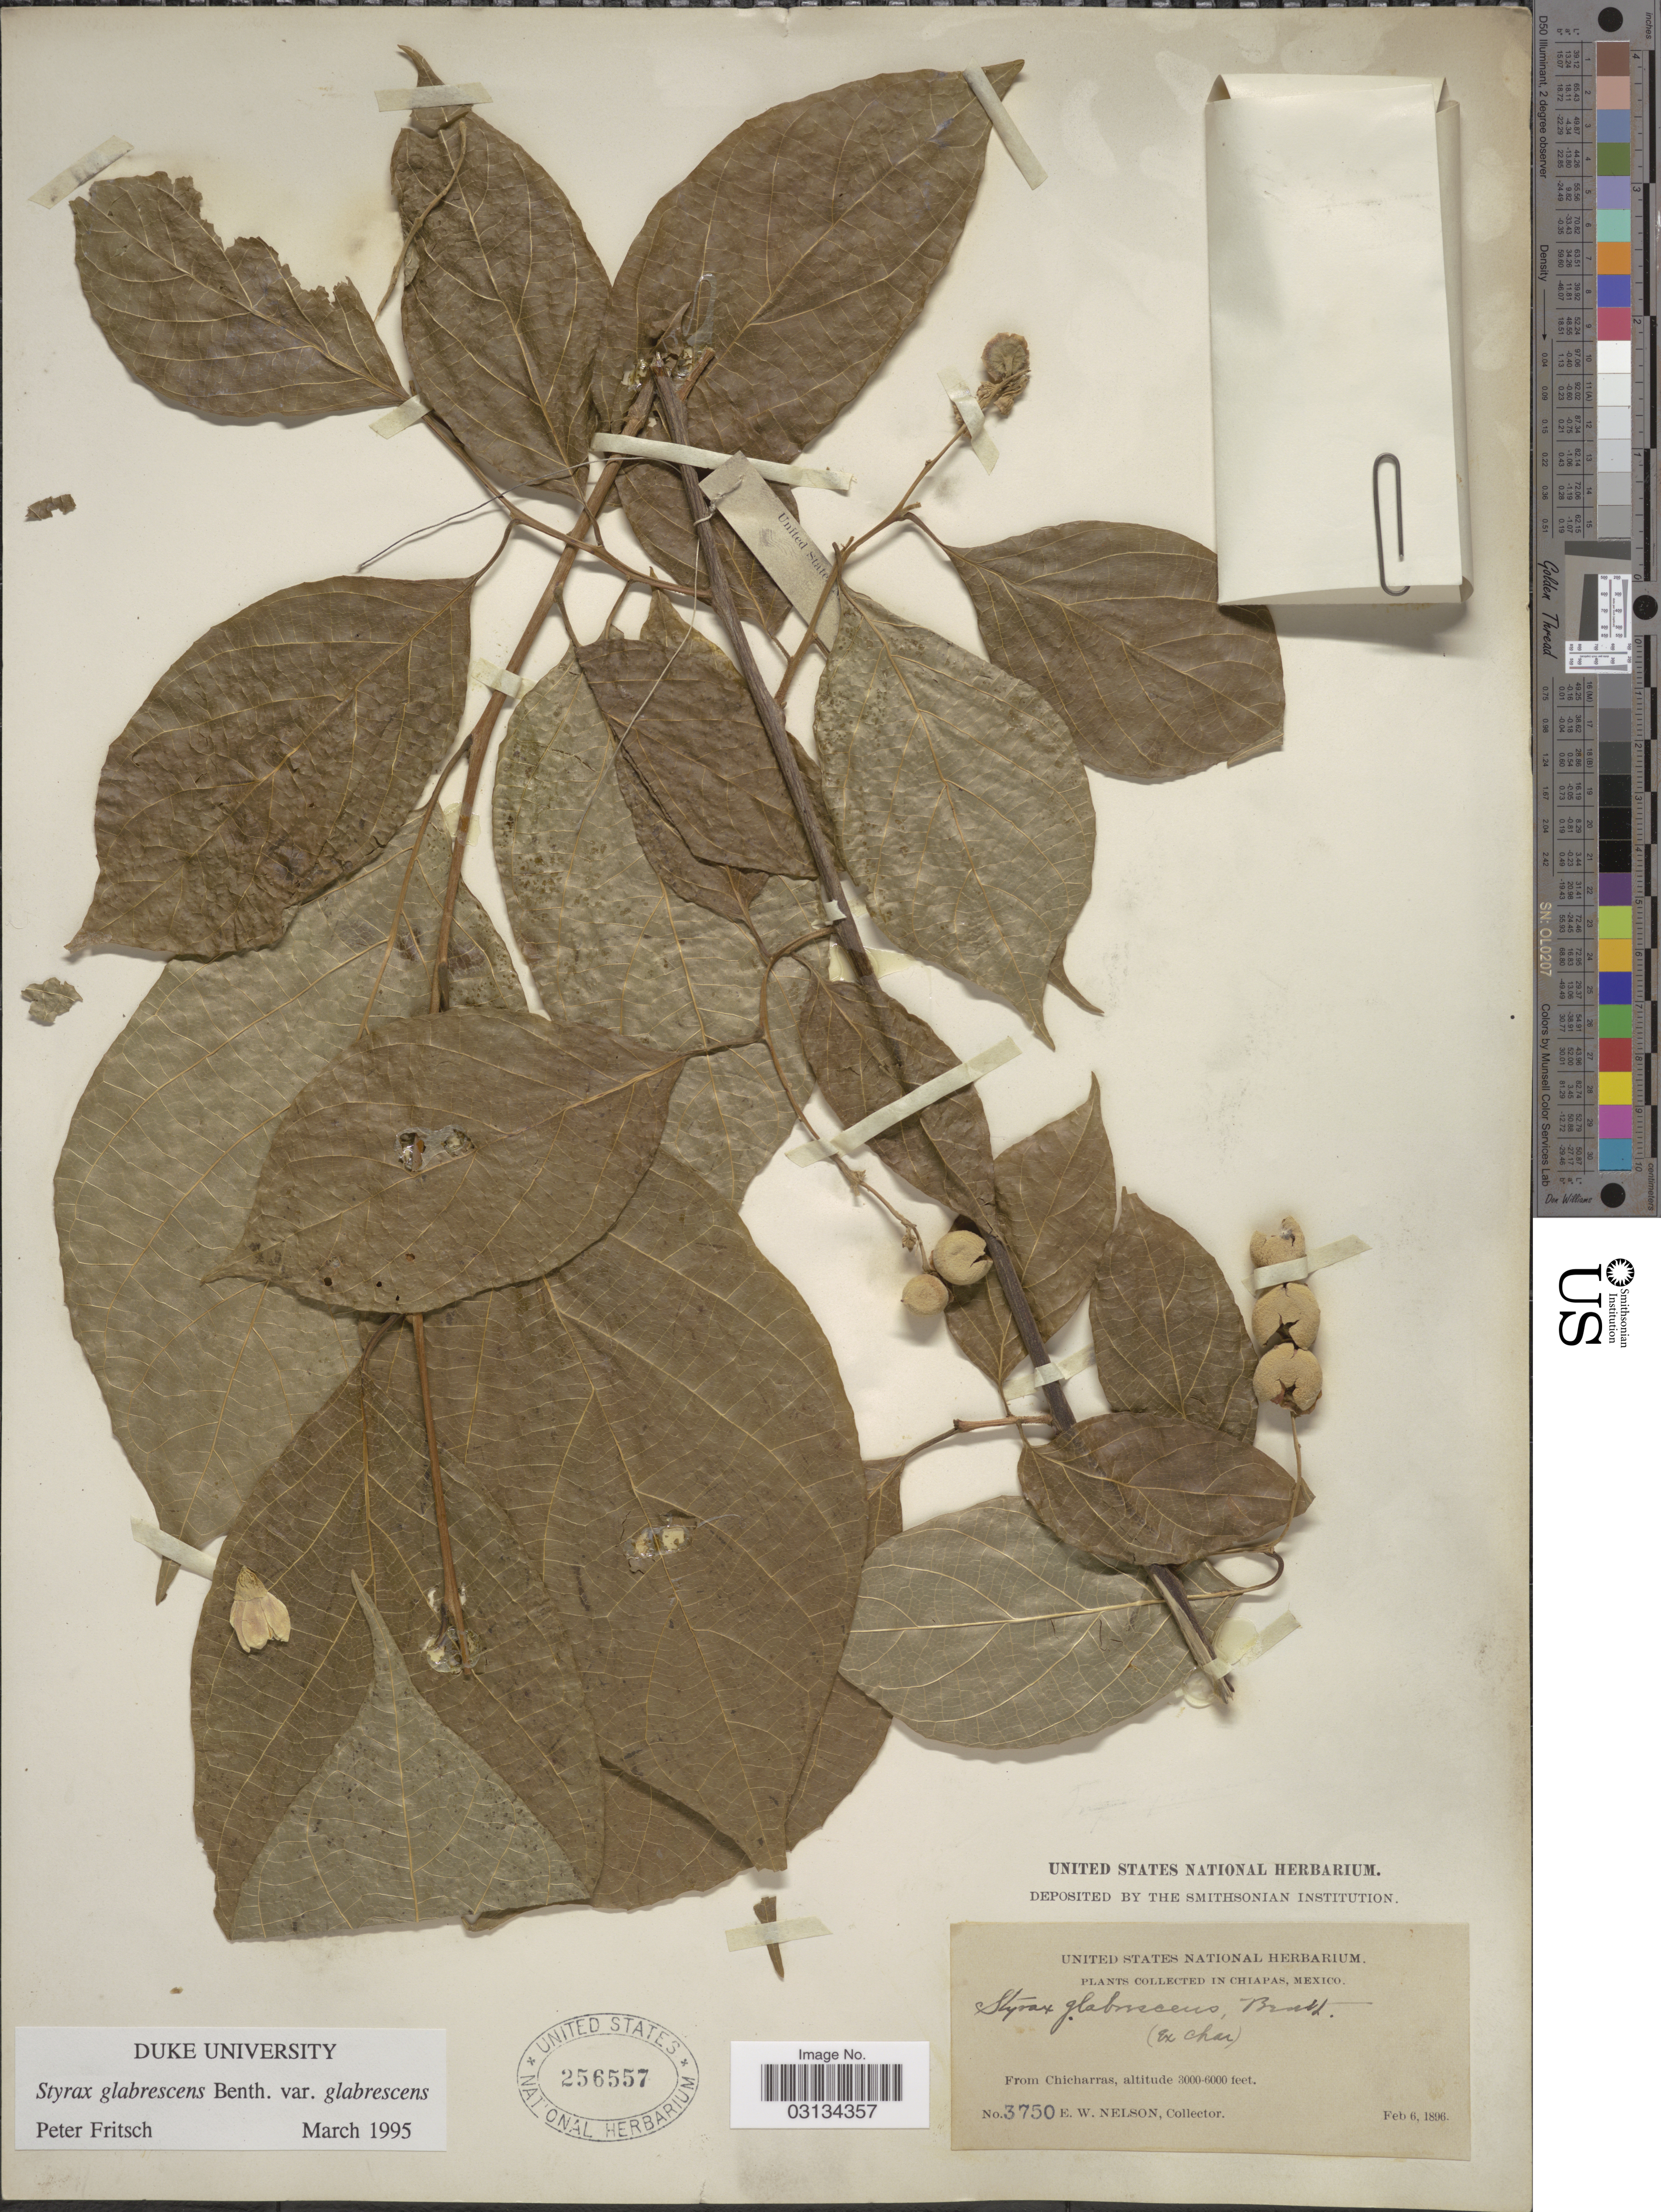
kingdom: Plantae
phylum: Tracheophyta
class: Magnoliopsida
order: Ericales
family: Styracaceae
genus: Styrax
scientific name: Styrax glabrescens Benth. var. glabrescens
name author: Benth.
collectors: E. W. Nelson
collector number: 3750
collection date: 1896-02-06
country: Mexico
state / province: Chiapas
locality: From Chicharras.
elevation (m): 914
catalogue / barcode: US 256557